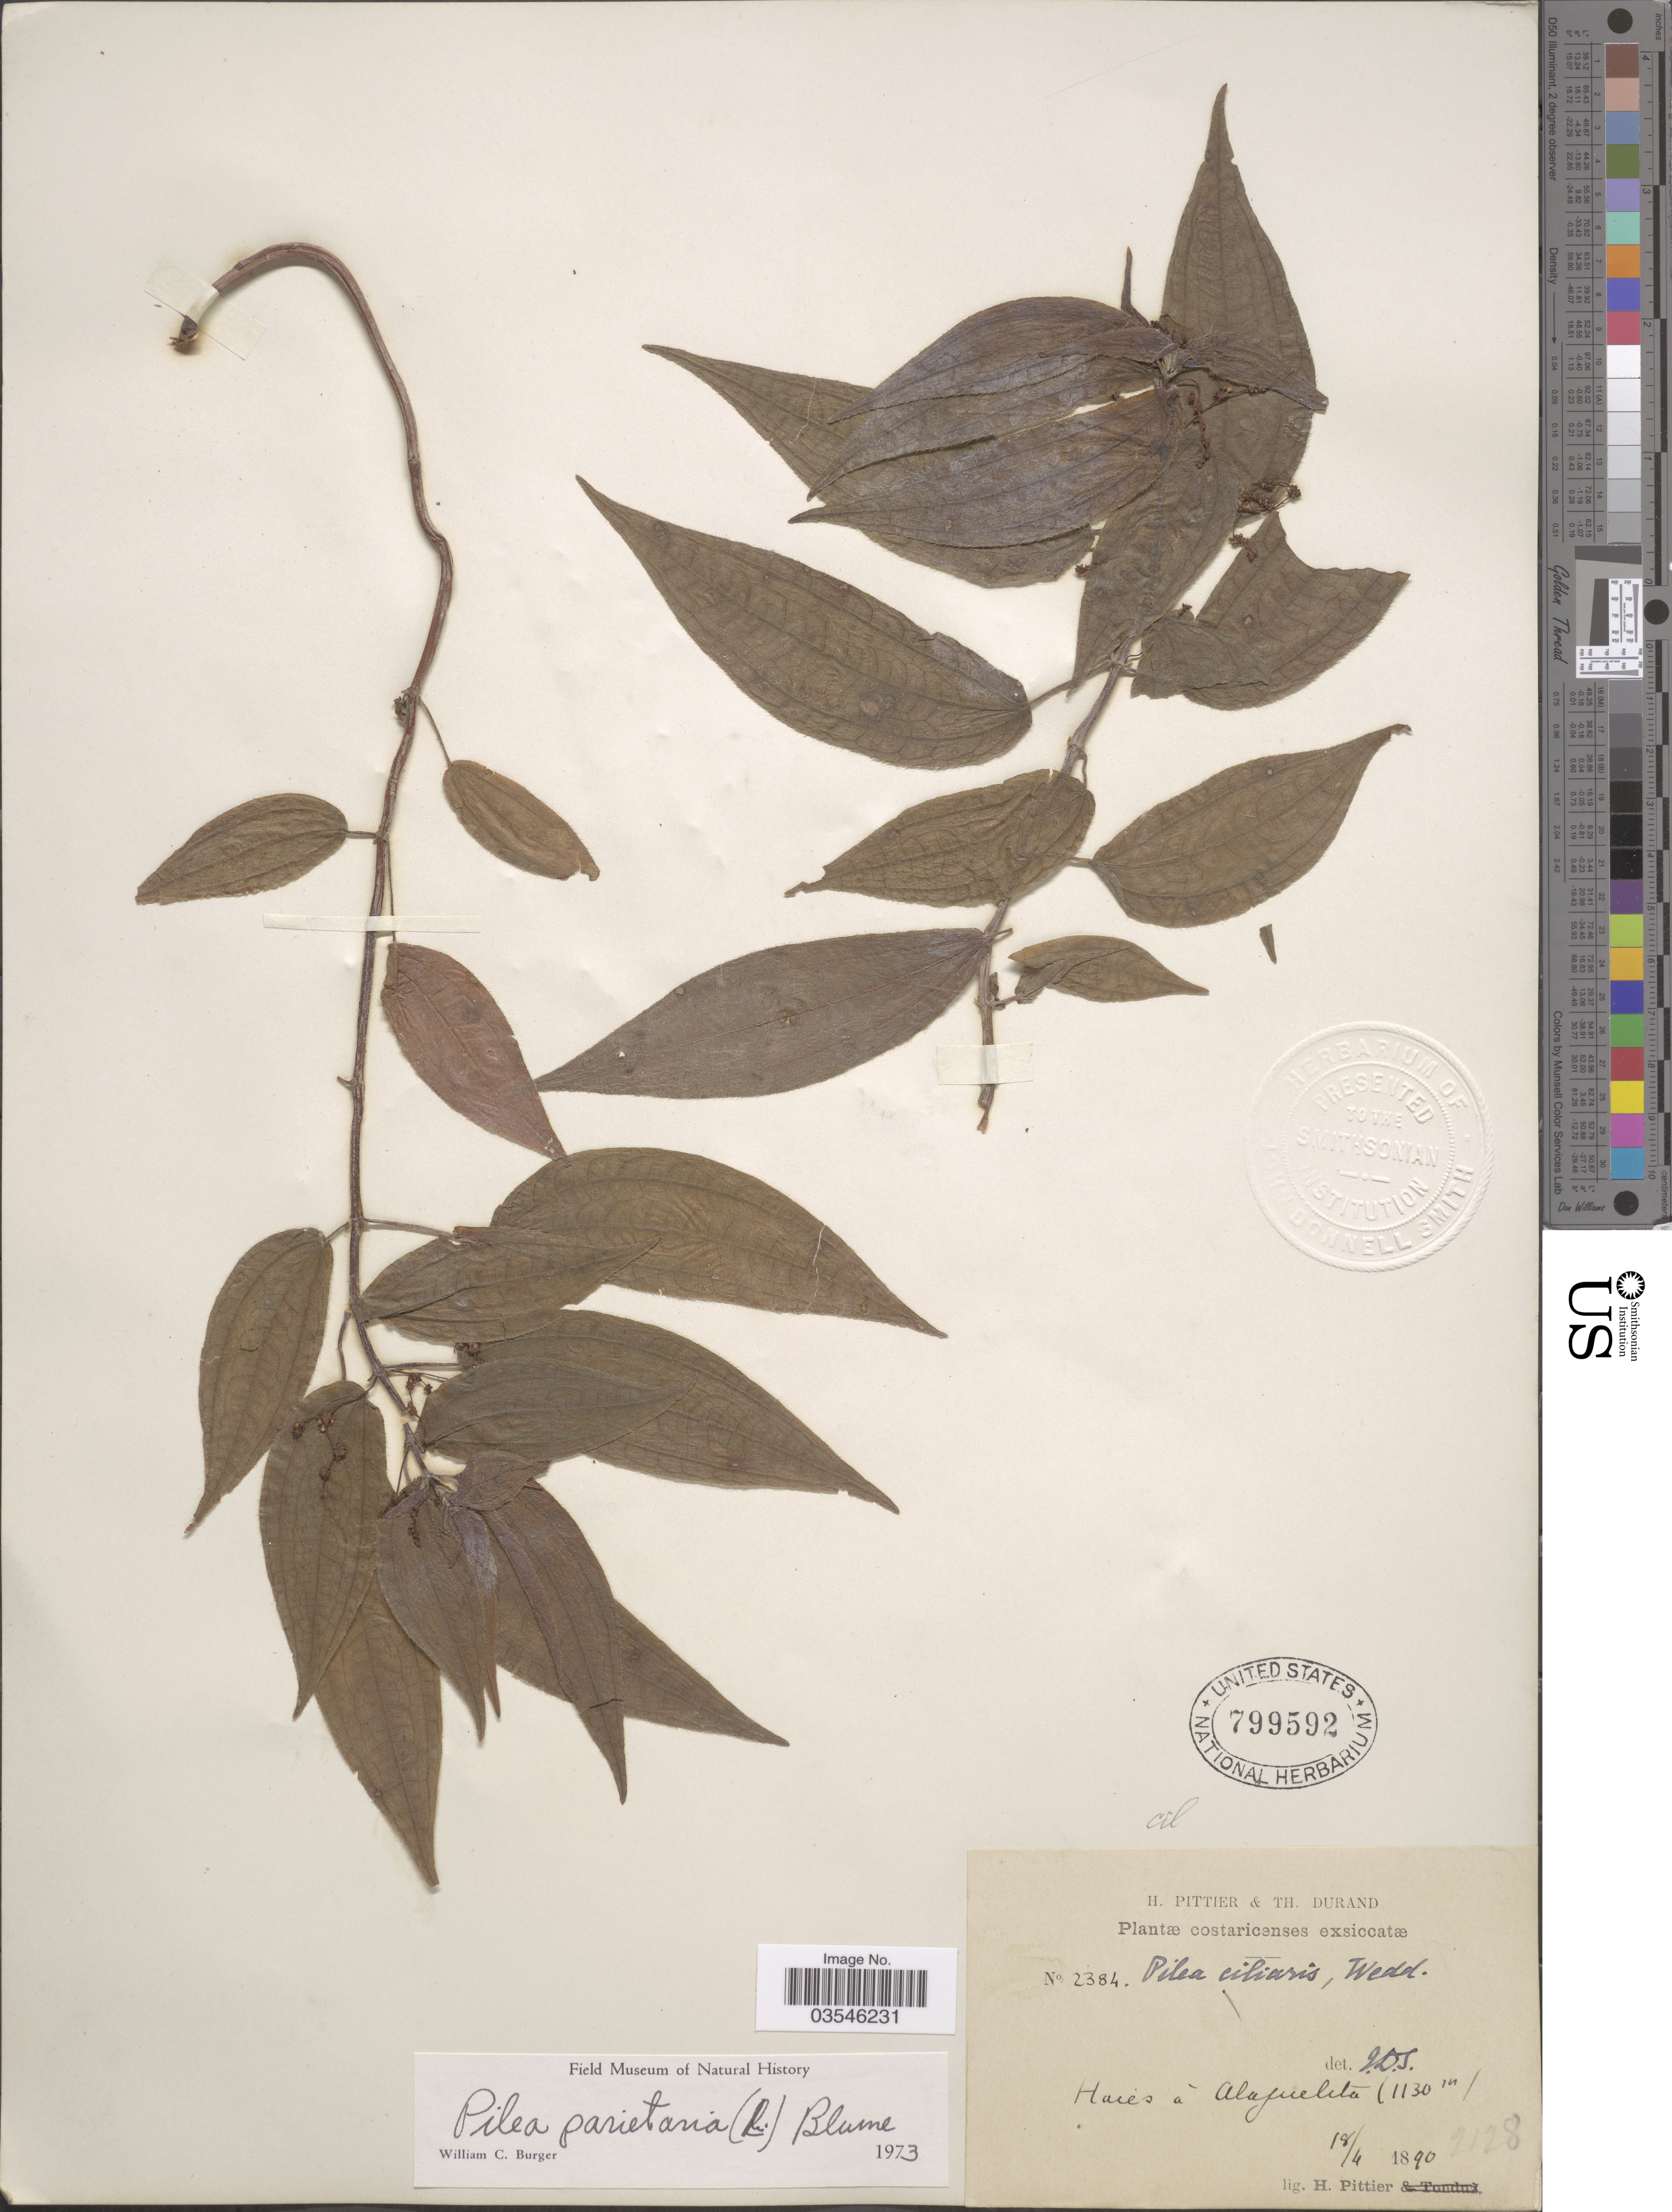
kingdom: Plantae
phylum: Tracheophyta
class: Magnoliopsida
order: Rosales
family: Urticaceae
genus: Pilea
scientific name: Pilea parietaria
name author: (L.) Blume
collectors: H. F. Pittier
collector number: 2384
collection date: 1890-04-18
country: Costa Rica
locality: Haies á Alajuelita.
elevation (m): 1130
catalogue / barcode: US 799592